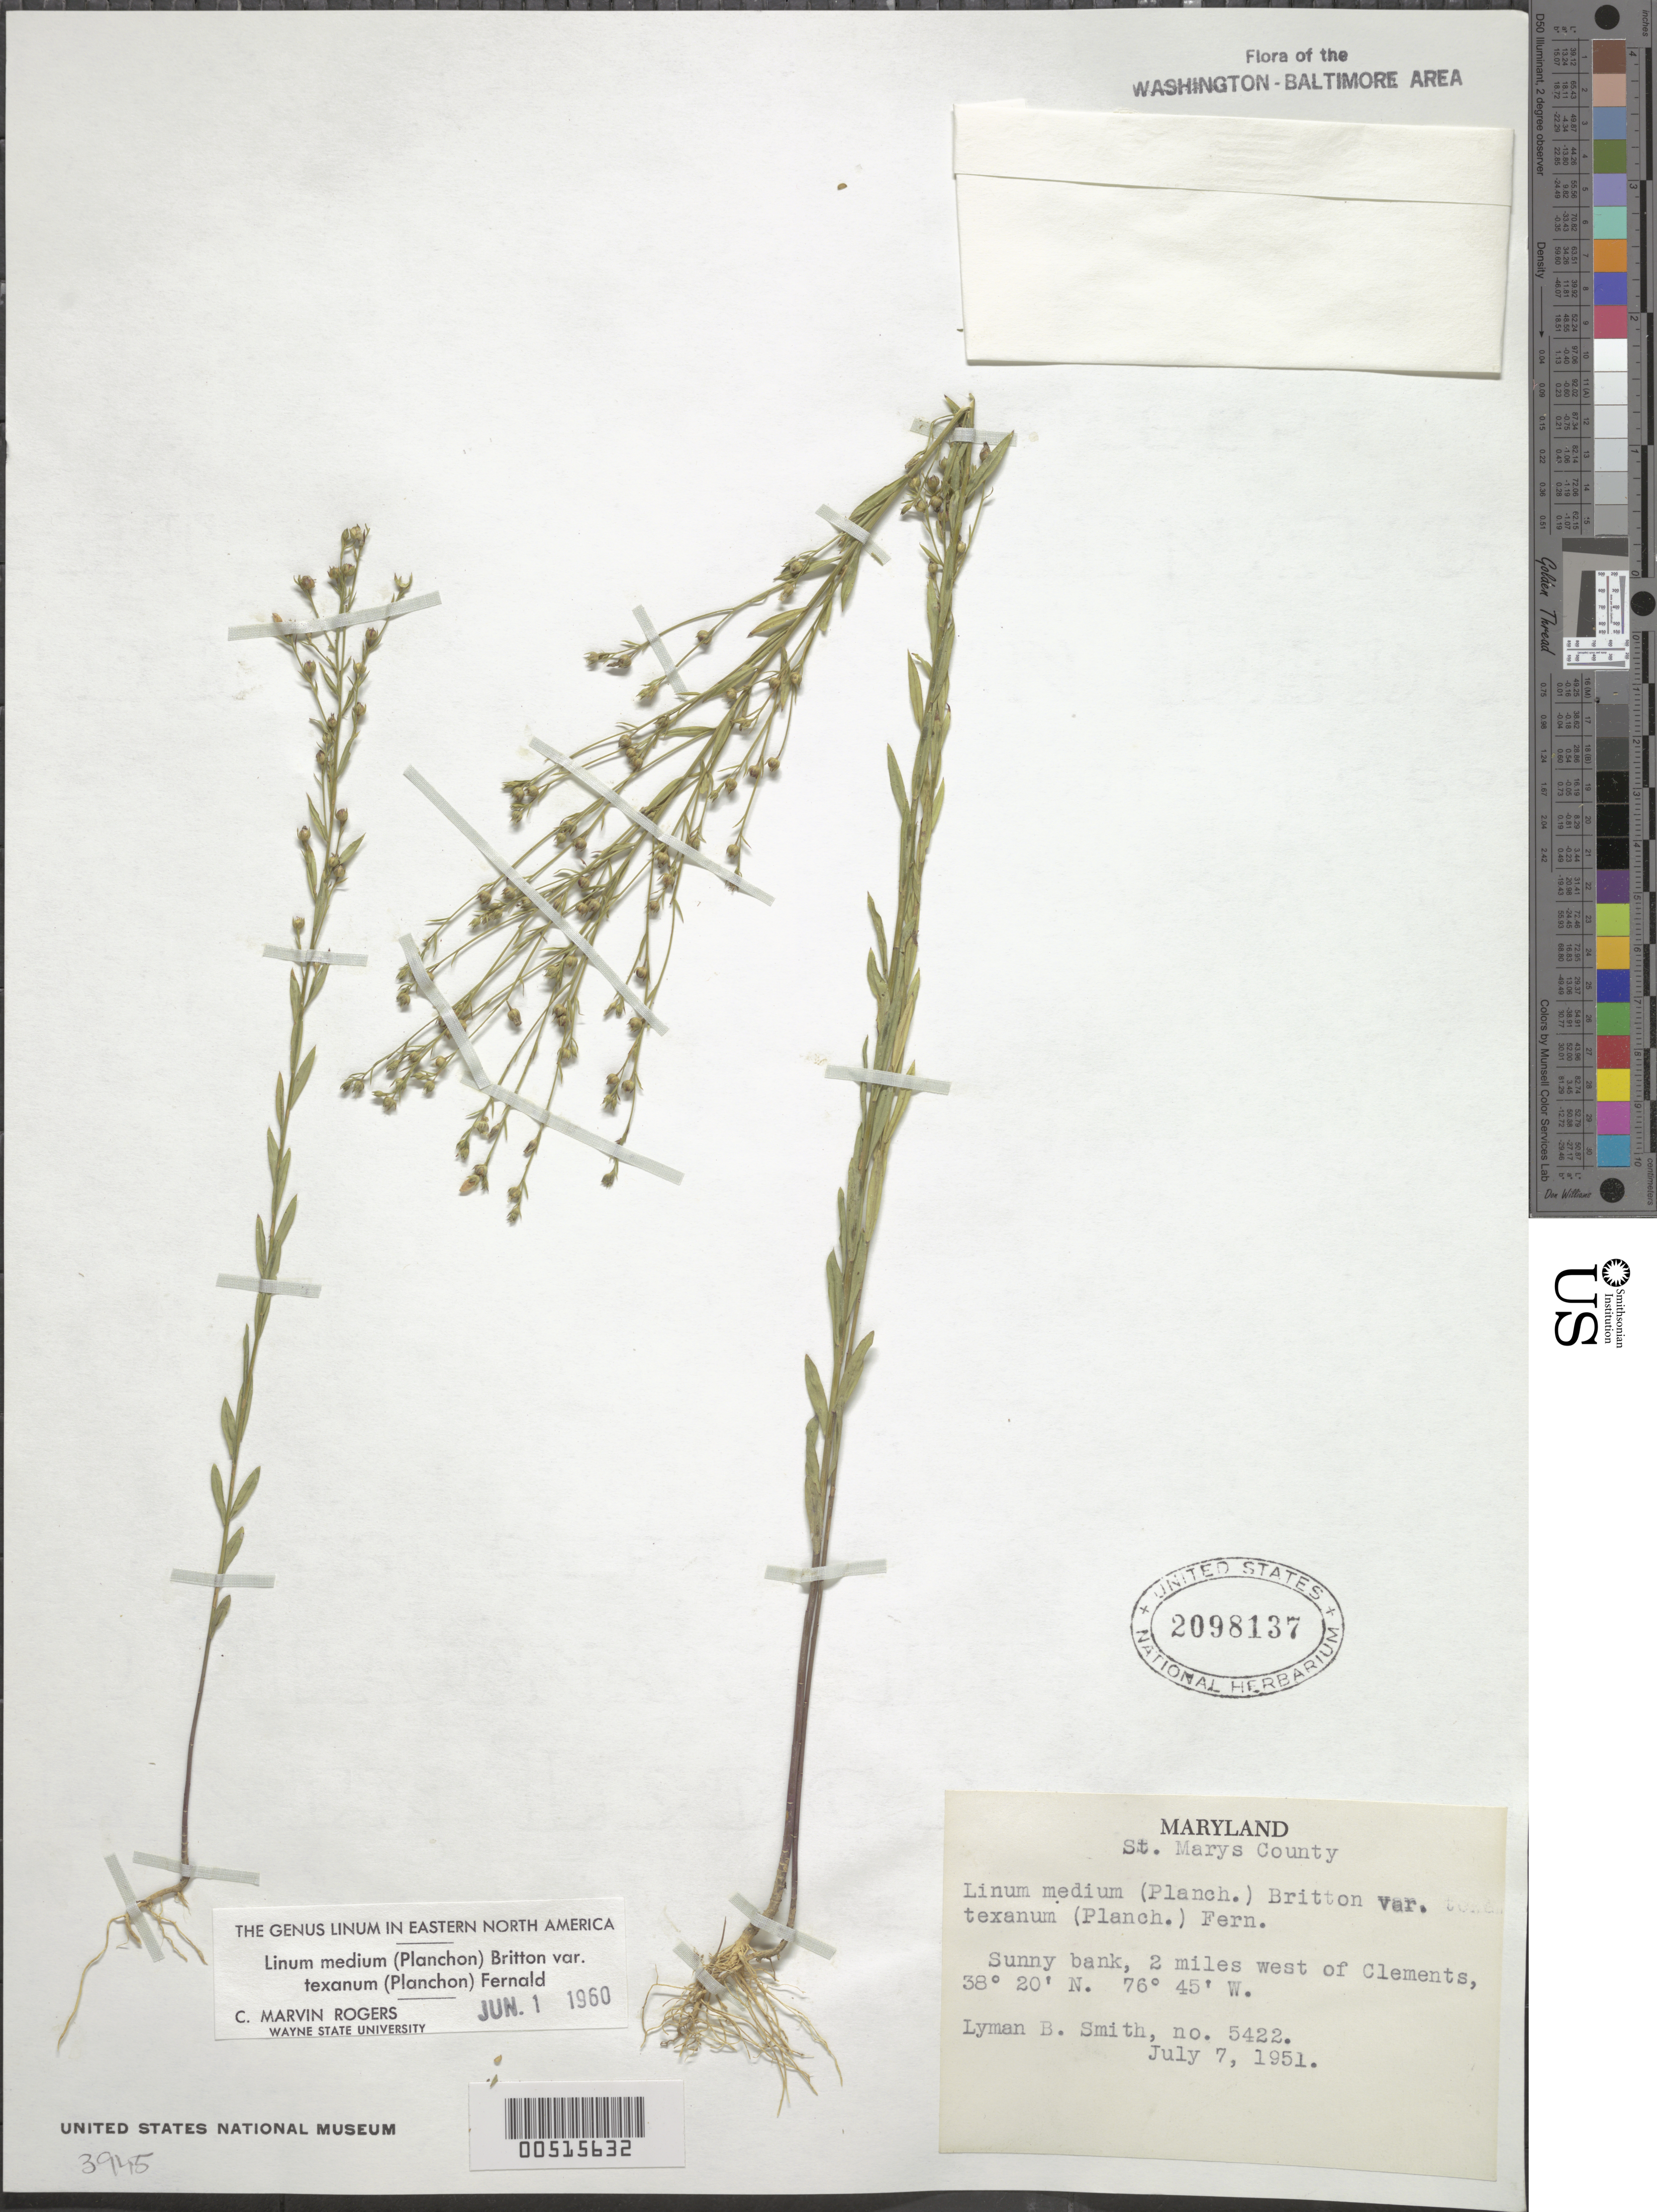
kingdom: Plantae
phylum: Tracheophyta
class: Magnoliopsida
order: Malpighiales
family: Linaceae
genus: Linum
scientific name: Linum medium var. texanum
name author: (Planch.) Fernald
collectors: L. Smith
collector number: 5422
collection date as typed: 07 Jul 1951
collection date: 1951-07-07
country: United States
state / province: Maryland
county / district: St. Mary's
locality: Clements, 2 mi. W Of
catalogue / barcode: US 2098137